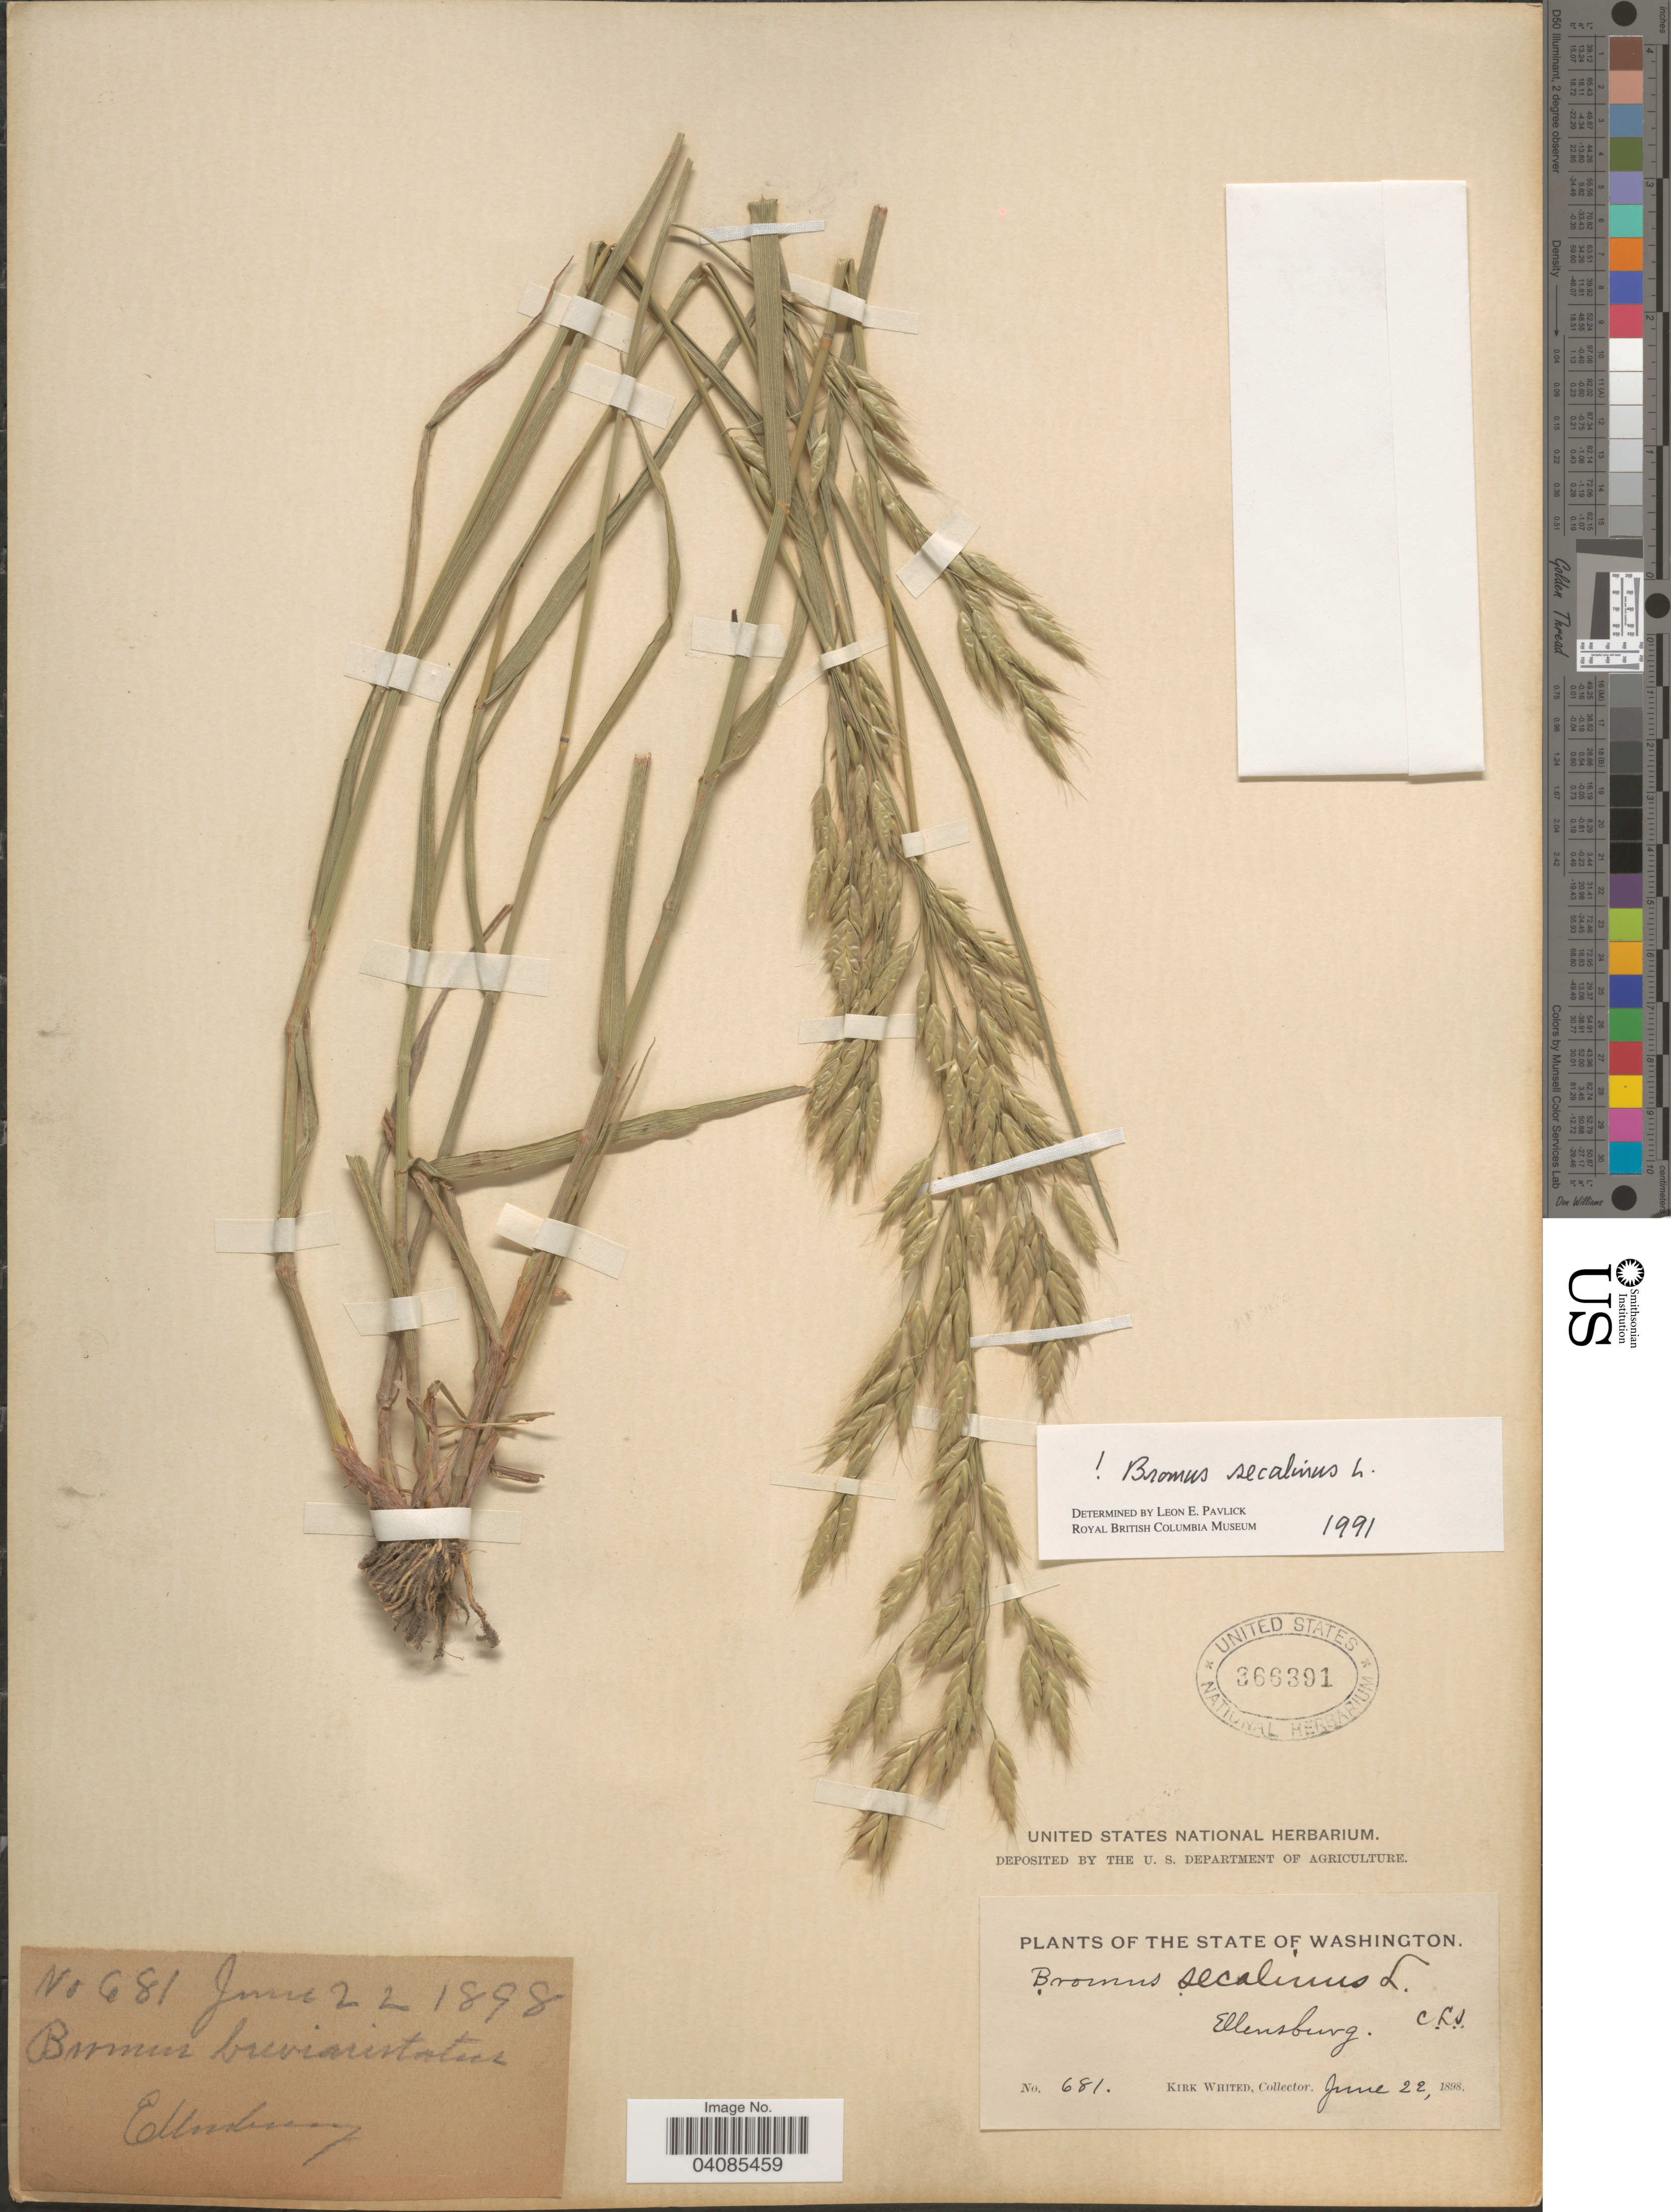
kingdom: Plantae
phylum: Tracheophyta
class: Liliopsida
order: Poales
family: Poaceae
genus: Bromus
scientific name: Bromus secalinus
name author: L.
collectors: K. Whited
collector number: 681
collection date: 1898-06-22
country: United States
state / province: Washington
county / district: Kittitas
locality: The State of Washington. Ellensburg.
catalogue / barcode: US 366391